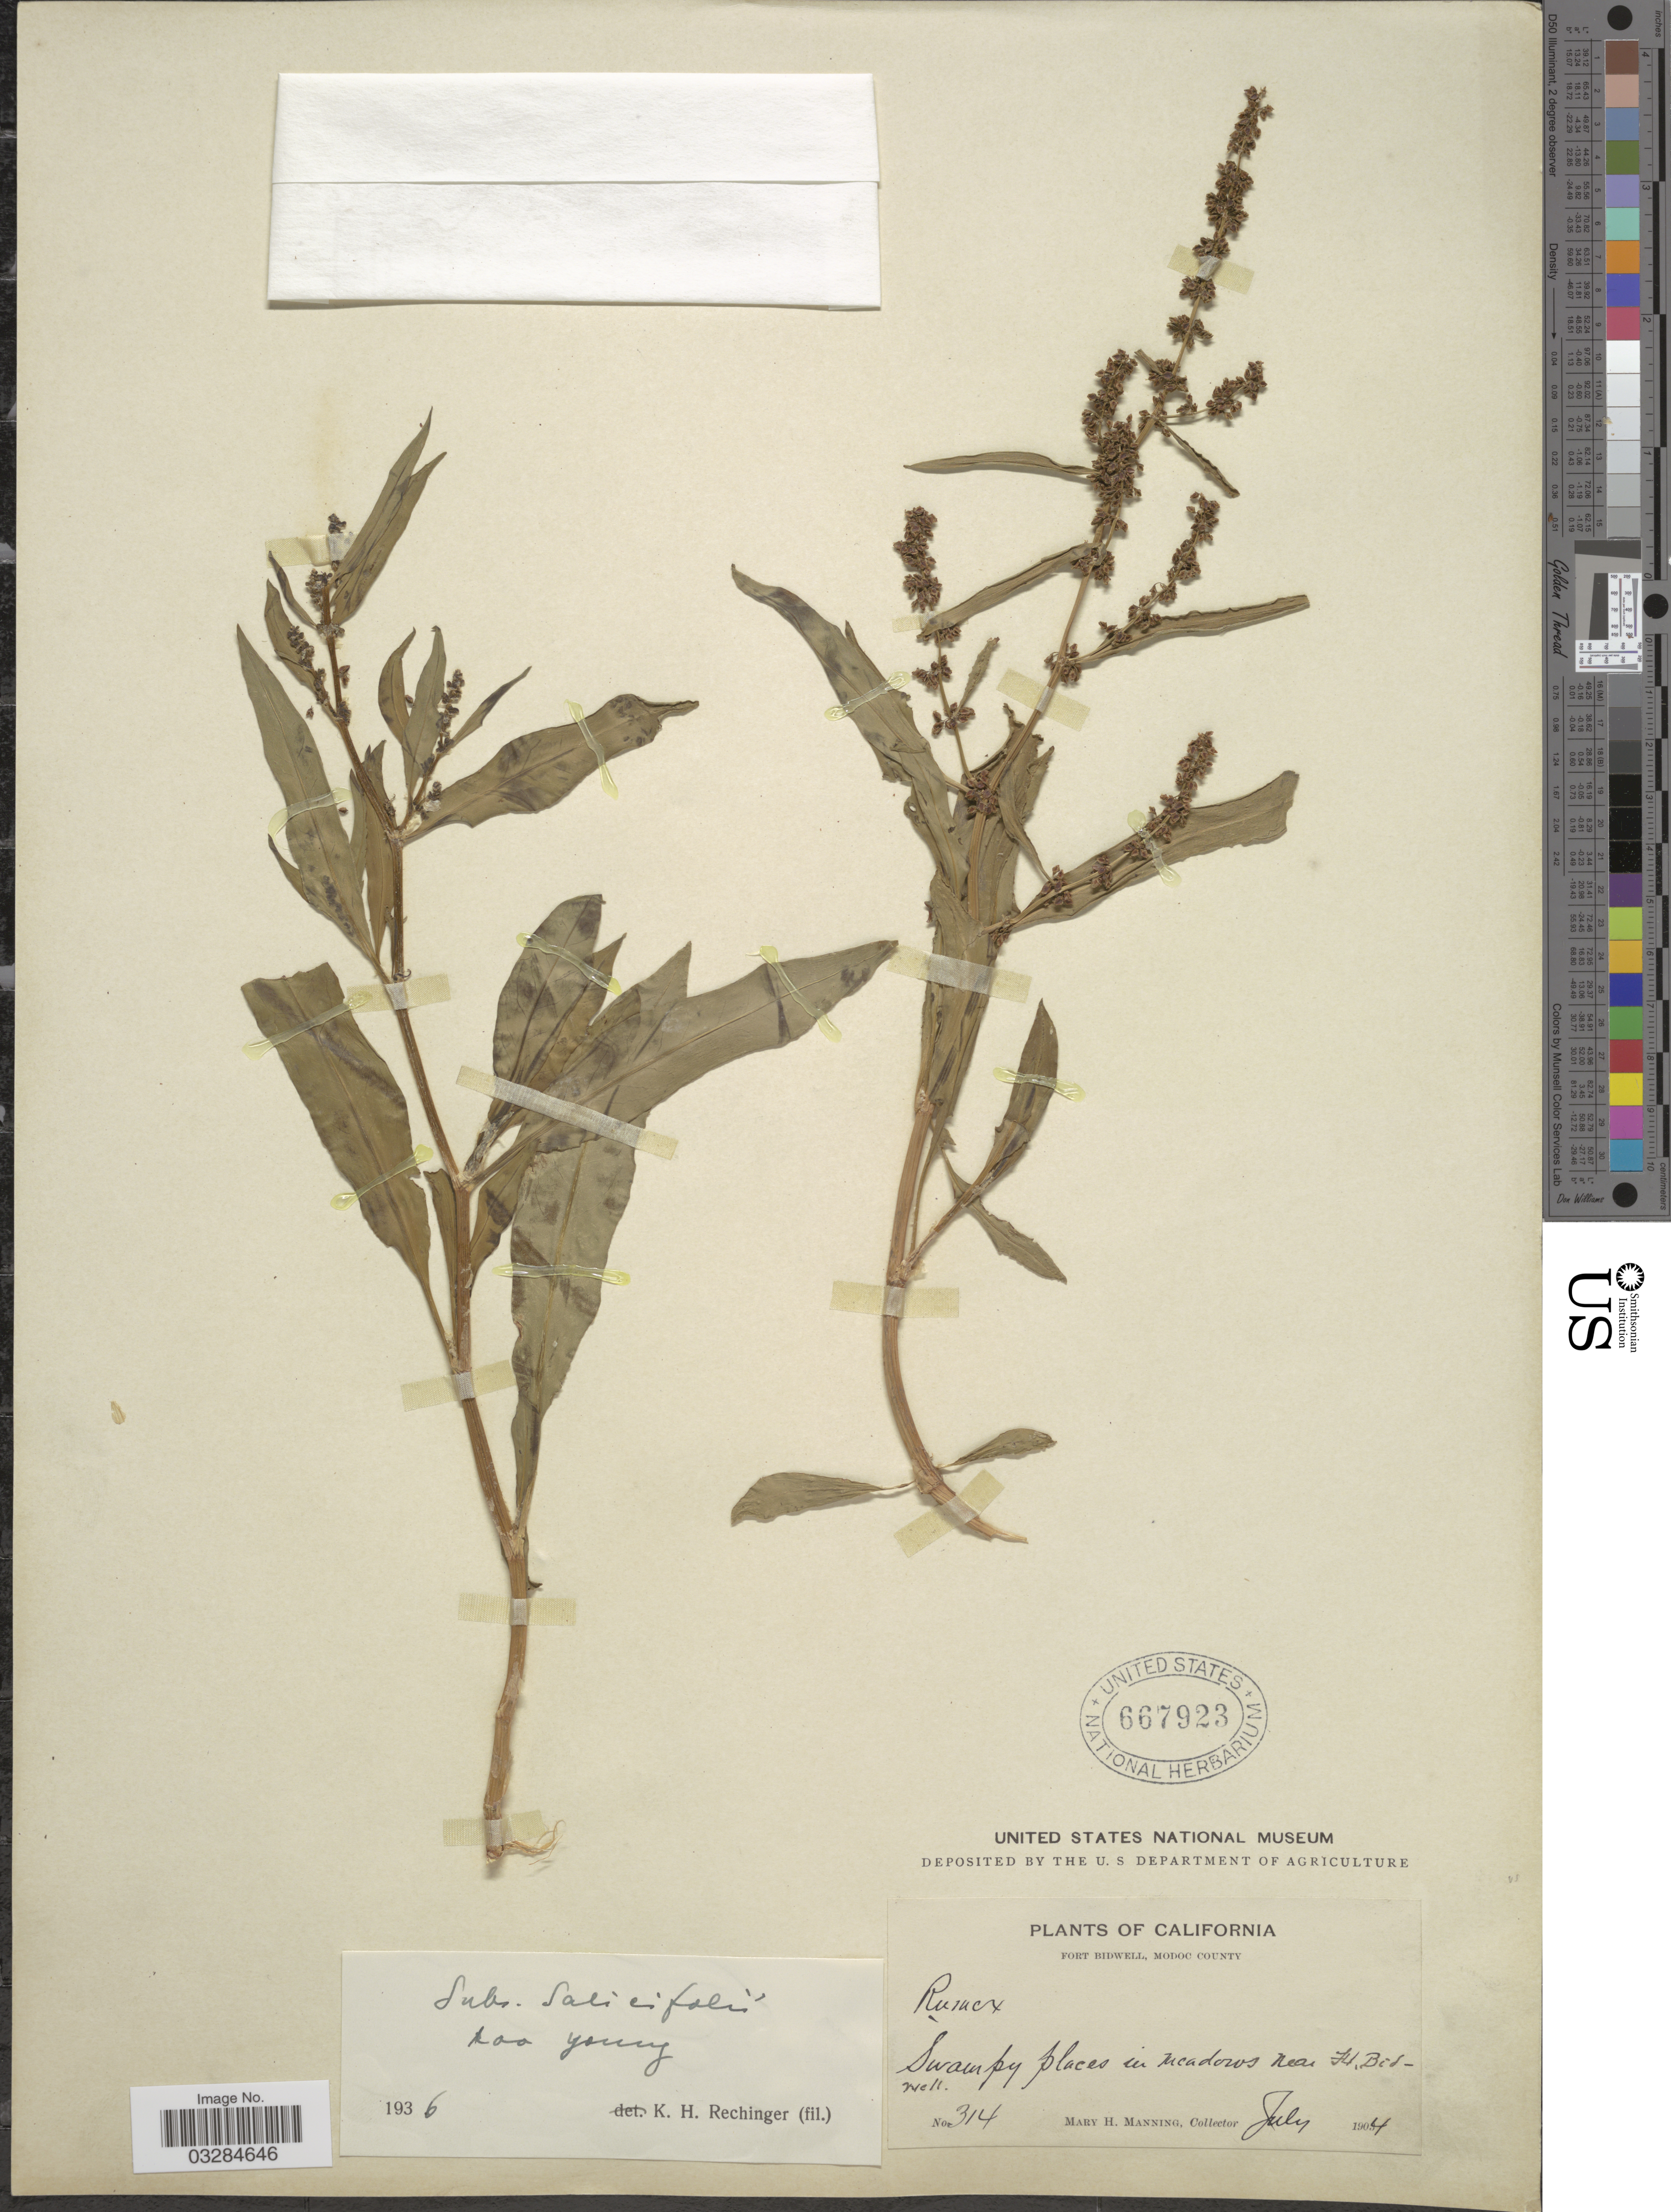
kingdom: Plantae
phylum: Tracheophyta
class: Magnoliopsida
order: Caryophyllales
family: Polygonaceae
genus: Rumex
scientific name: Rumex salicifolius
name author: Weinm.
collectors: M. Manning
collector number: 314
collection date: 1904-07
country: United States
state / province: California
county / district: Modoc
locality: Fort Bidwell, Modoc County, Swampy places in meadows near Ft. Bidwell.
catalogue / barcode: US 667923